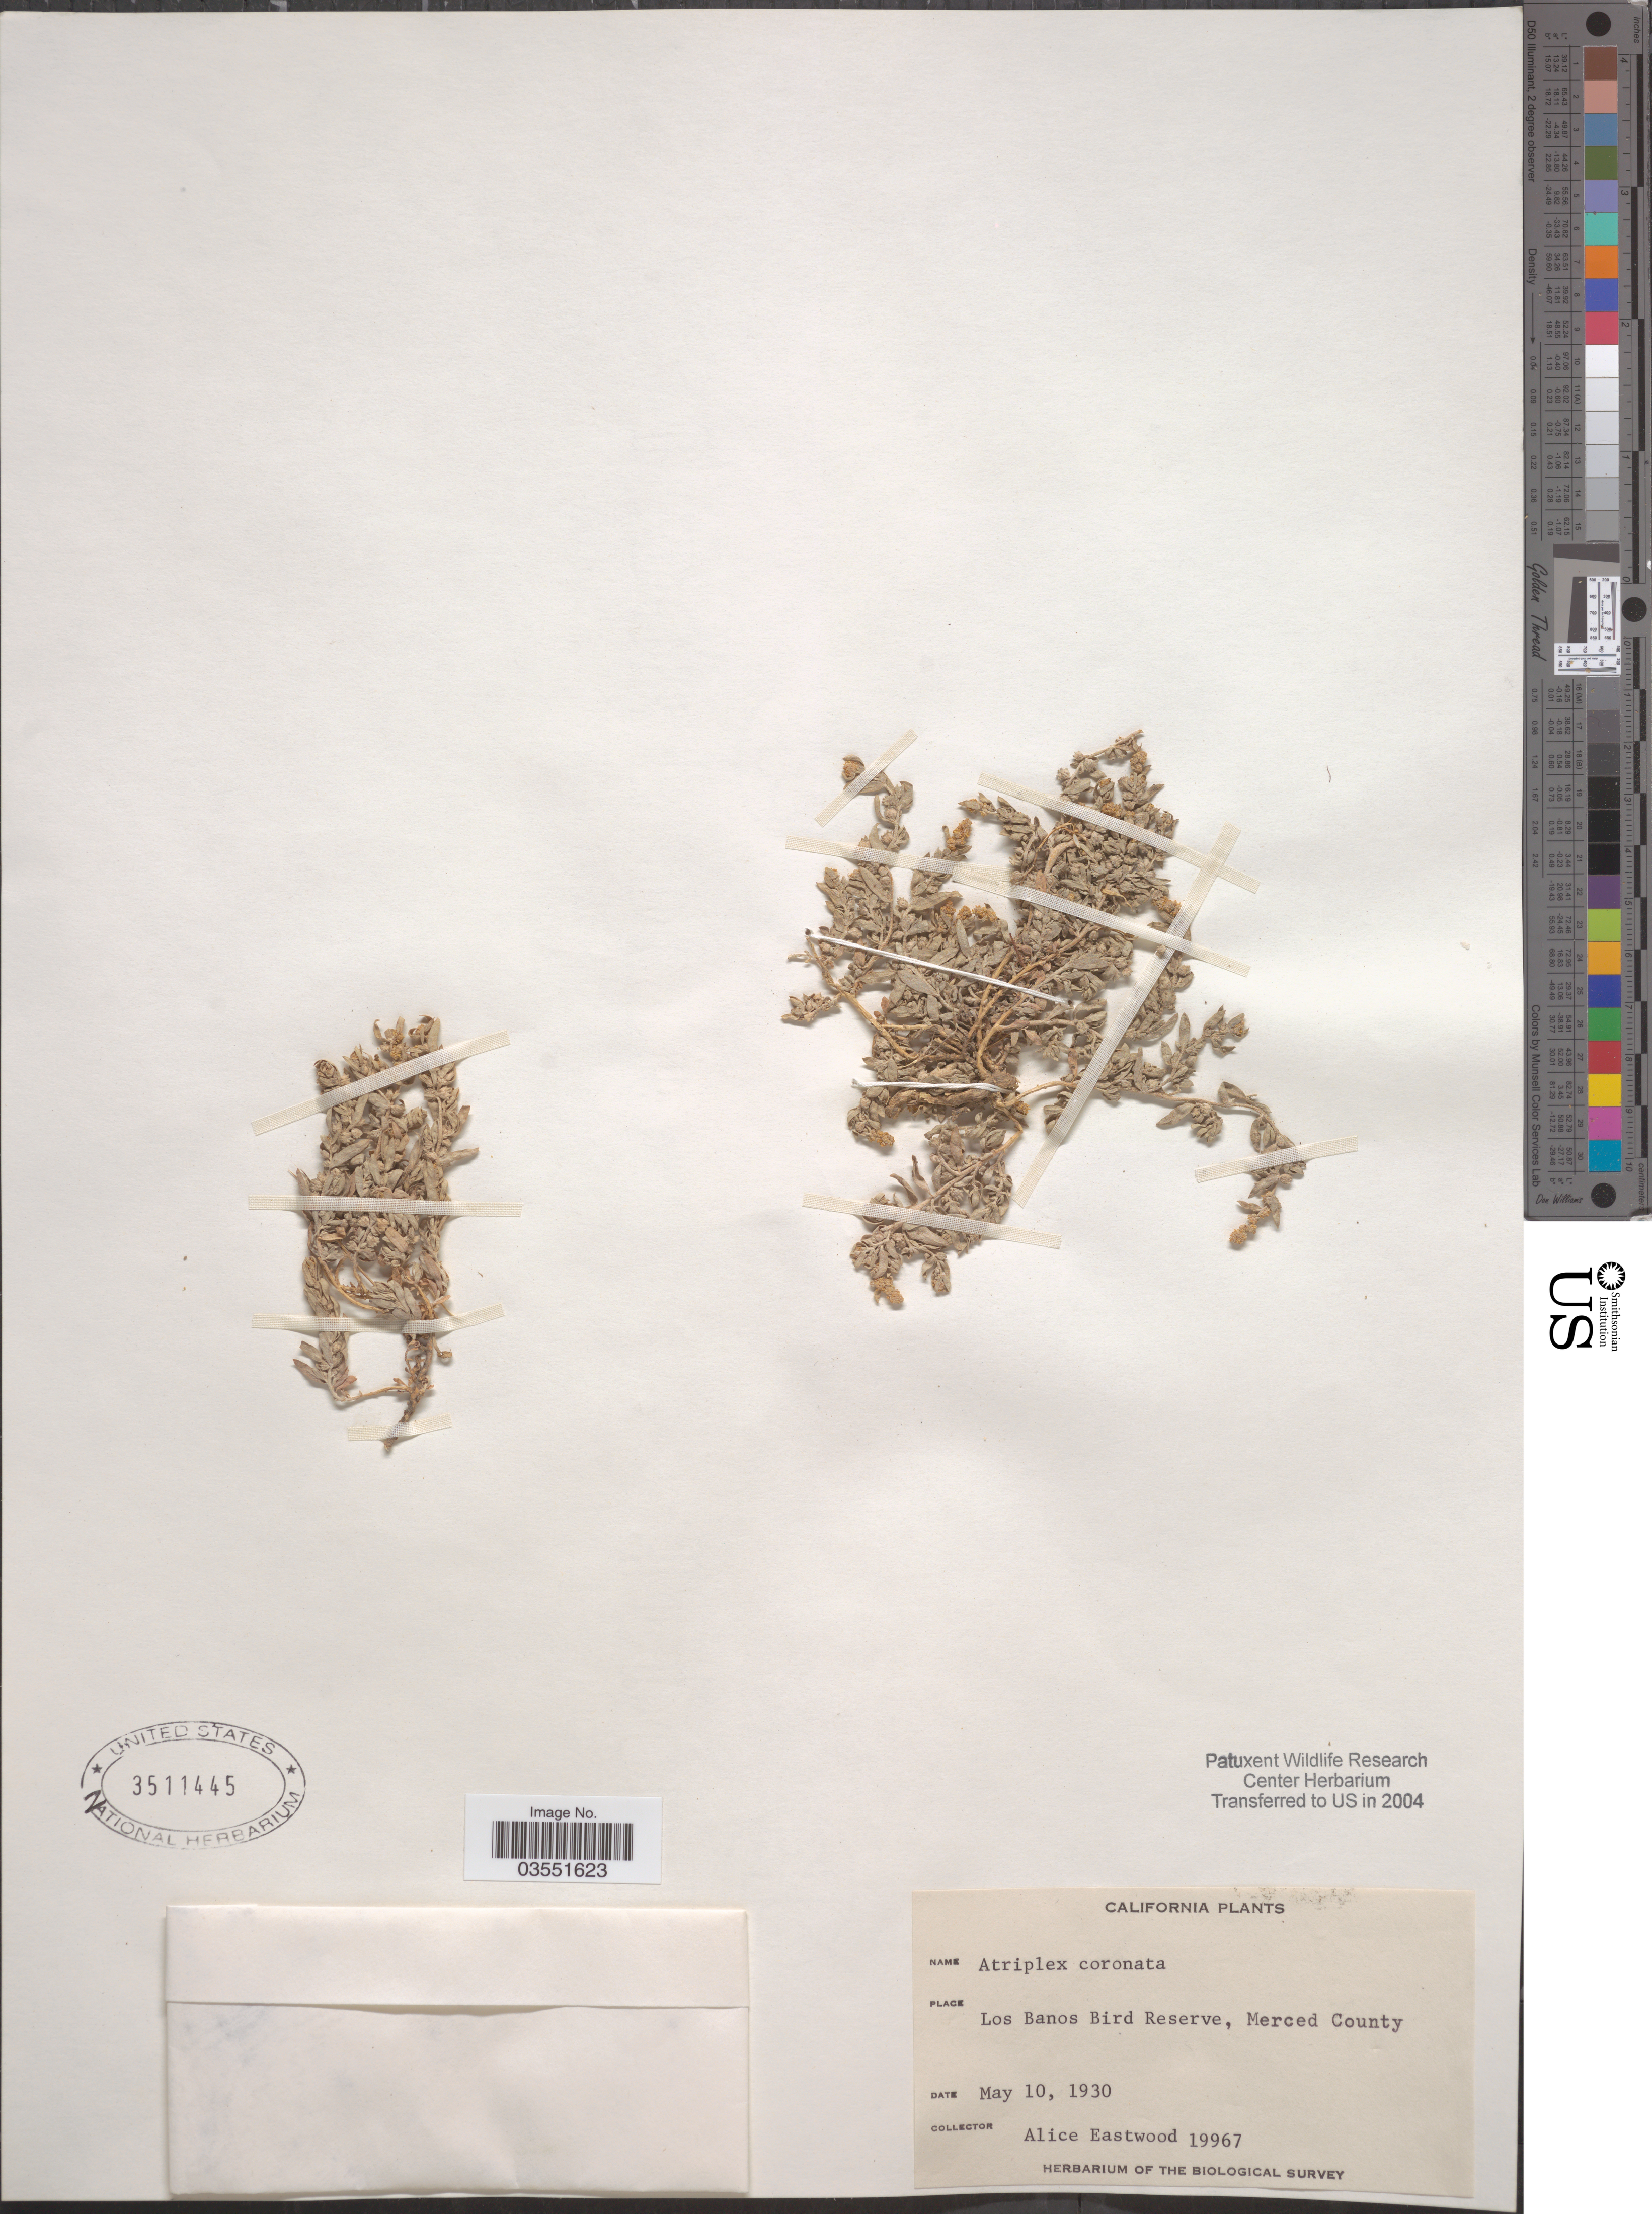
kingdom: Plantae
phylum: Tracheophyta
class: Magnoliopsida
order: Caryophyllales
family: Amaranthaceae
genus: Atriplex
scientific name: Atriplex coronata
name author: S. Watson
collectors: A. Eastwood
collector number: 19967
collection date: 1930-05-10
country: United States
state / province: California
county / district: Merced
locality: Los Banos Bird Reserve, Merced County.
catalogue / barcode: US 3511445